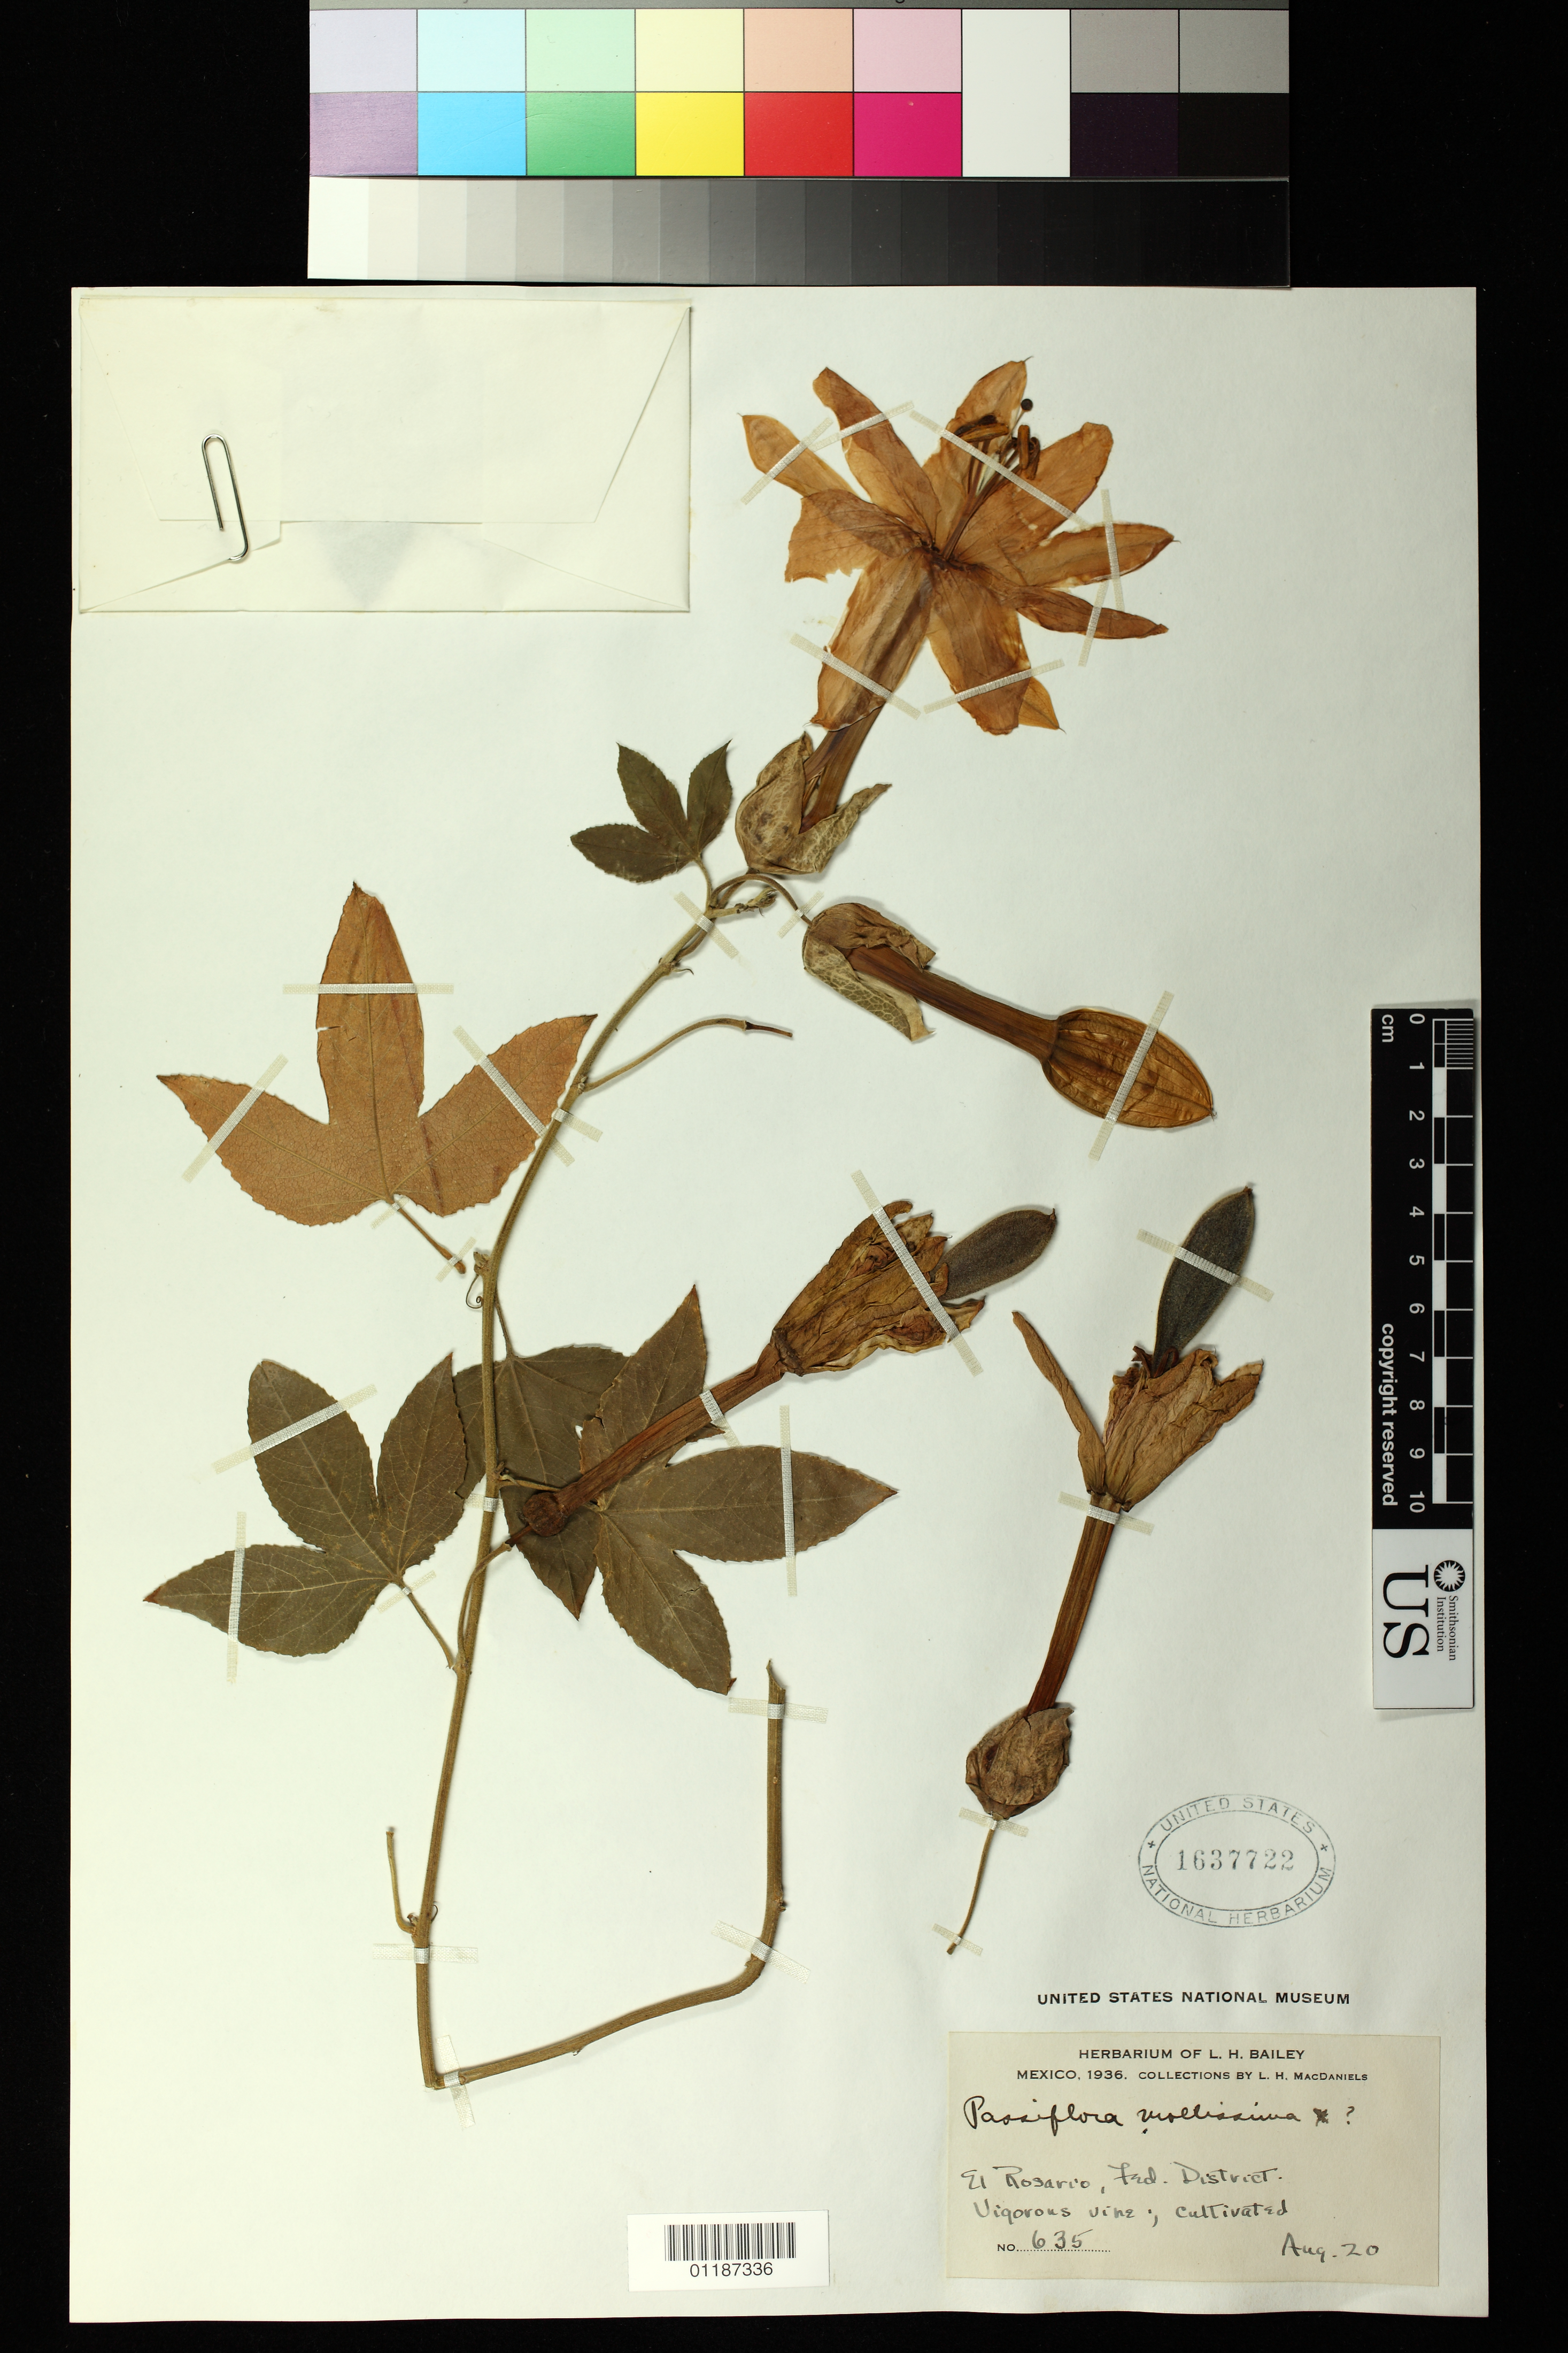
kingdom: Plantae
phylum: Tracheophyta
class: Magnoliopsida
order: Malpighiales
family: Passifloraceae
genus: Passiflora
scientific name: Passiflora mollissima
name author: (Kunth) L.H. Bailey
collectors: L. H. MacDaniels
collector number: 635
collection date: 1936-08-20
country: Mexico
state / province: Distrito Federal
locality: El Rosario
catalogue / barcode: US 1637722